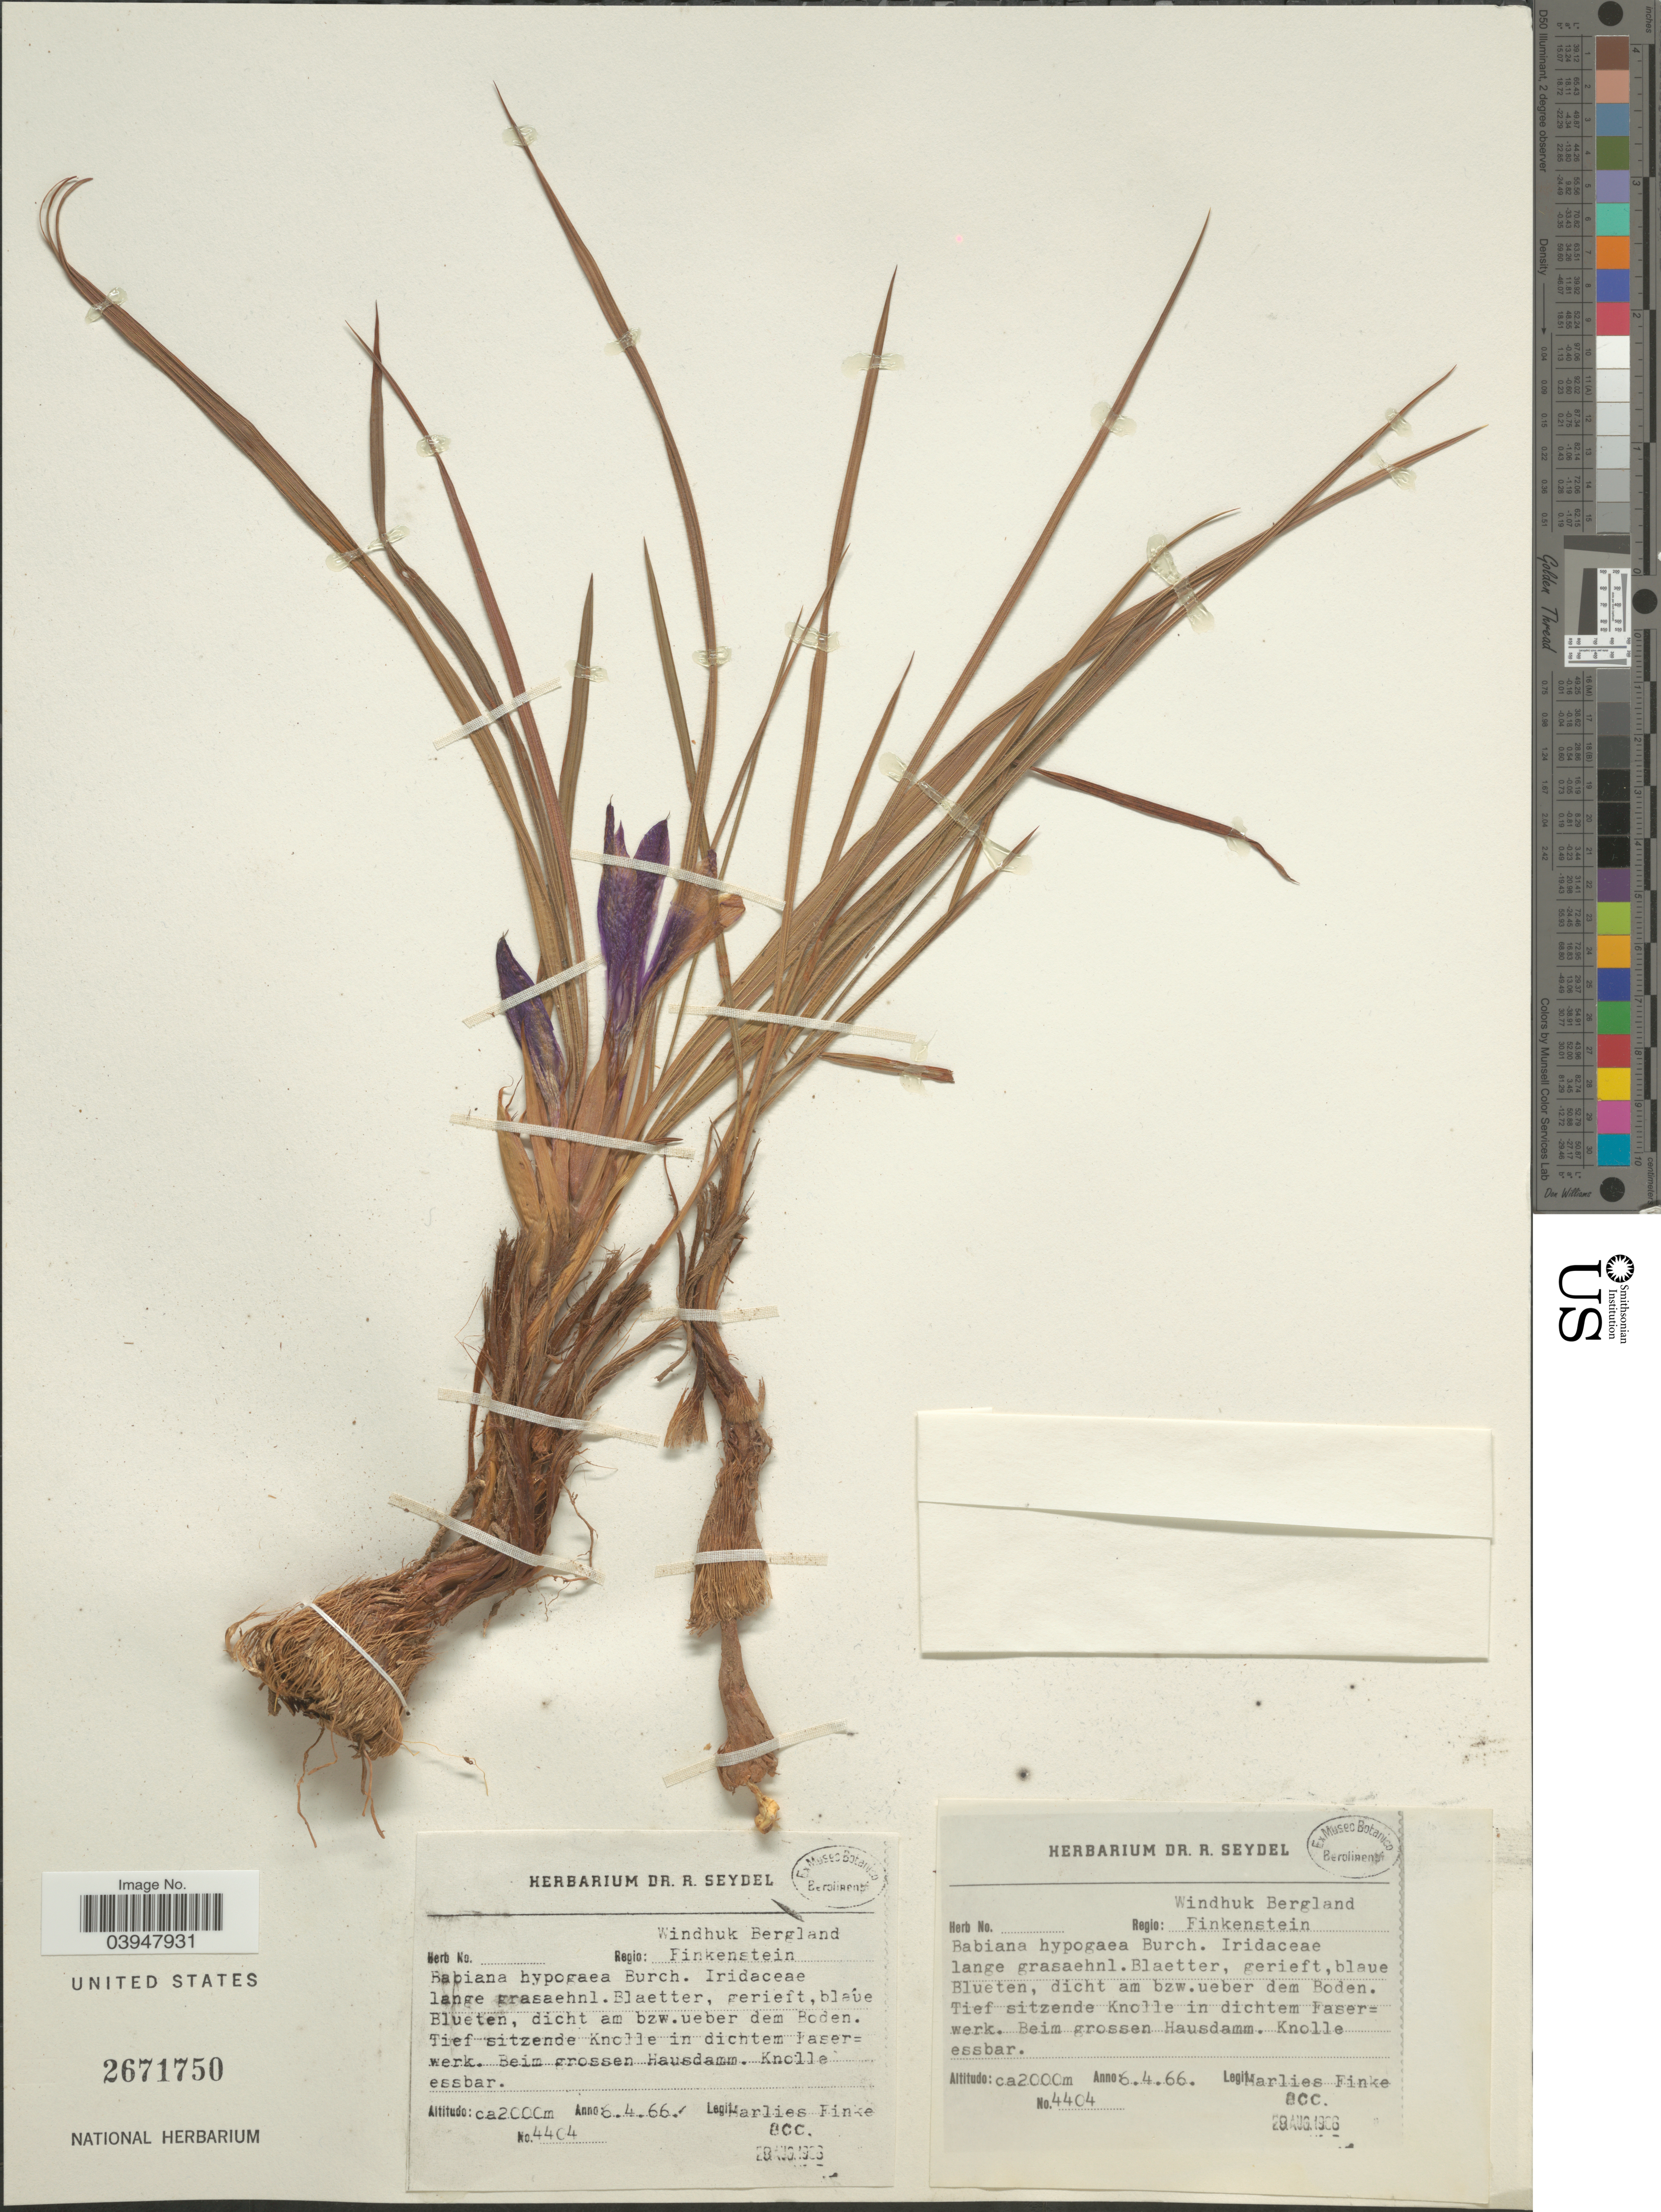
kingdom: Plantae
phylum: Tracheophyta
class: Liliopsida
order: Asparagales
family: Iridaceae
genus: Babiana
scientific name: Babiana hypogea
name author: Burch.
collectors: M. Finke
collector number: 4404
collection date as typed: Transcribed d/m/y: 6/4/66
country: Namibia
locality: Windhuk Bergland. Regio: Finkenstein.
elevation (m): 2000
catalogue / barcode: US 2671750